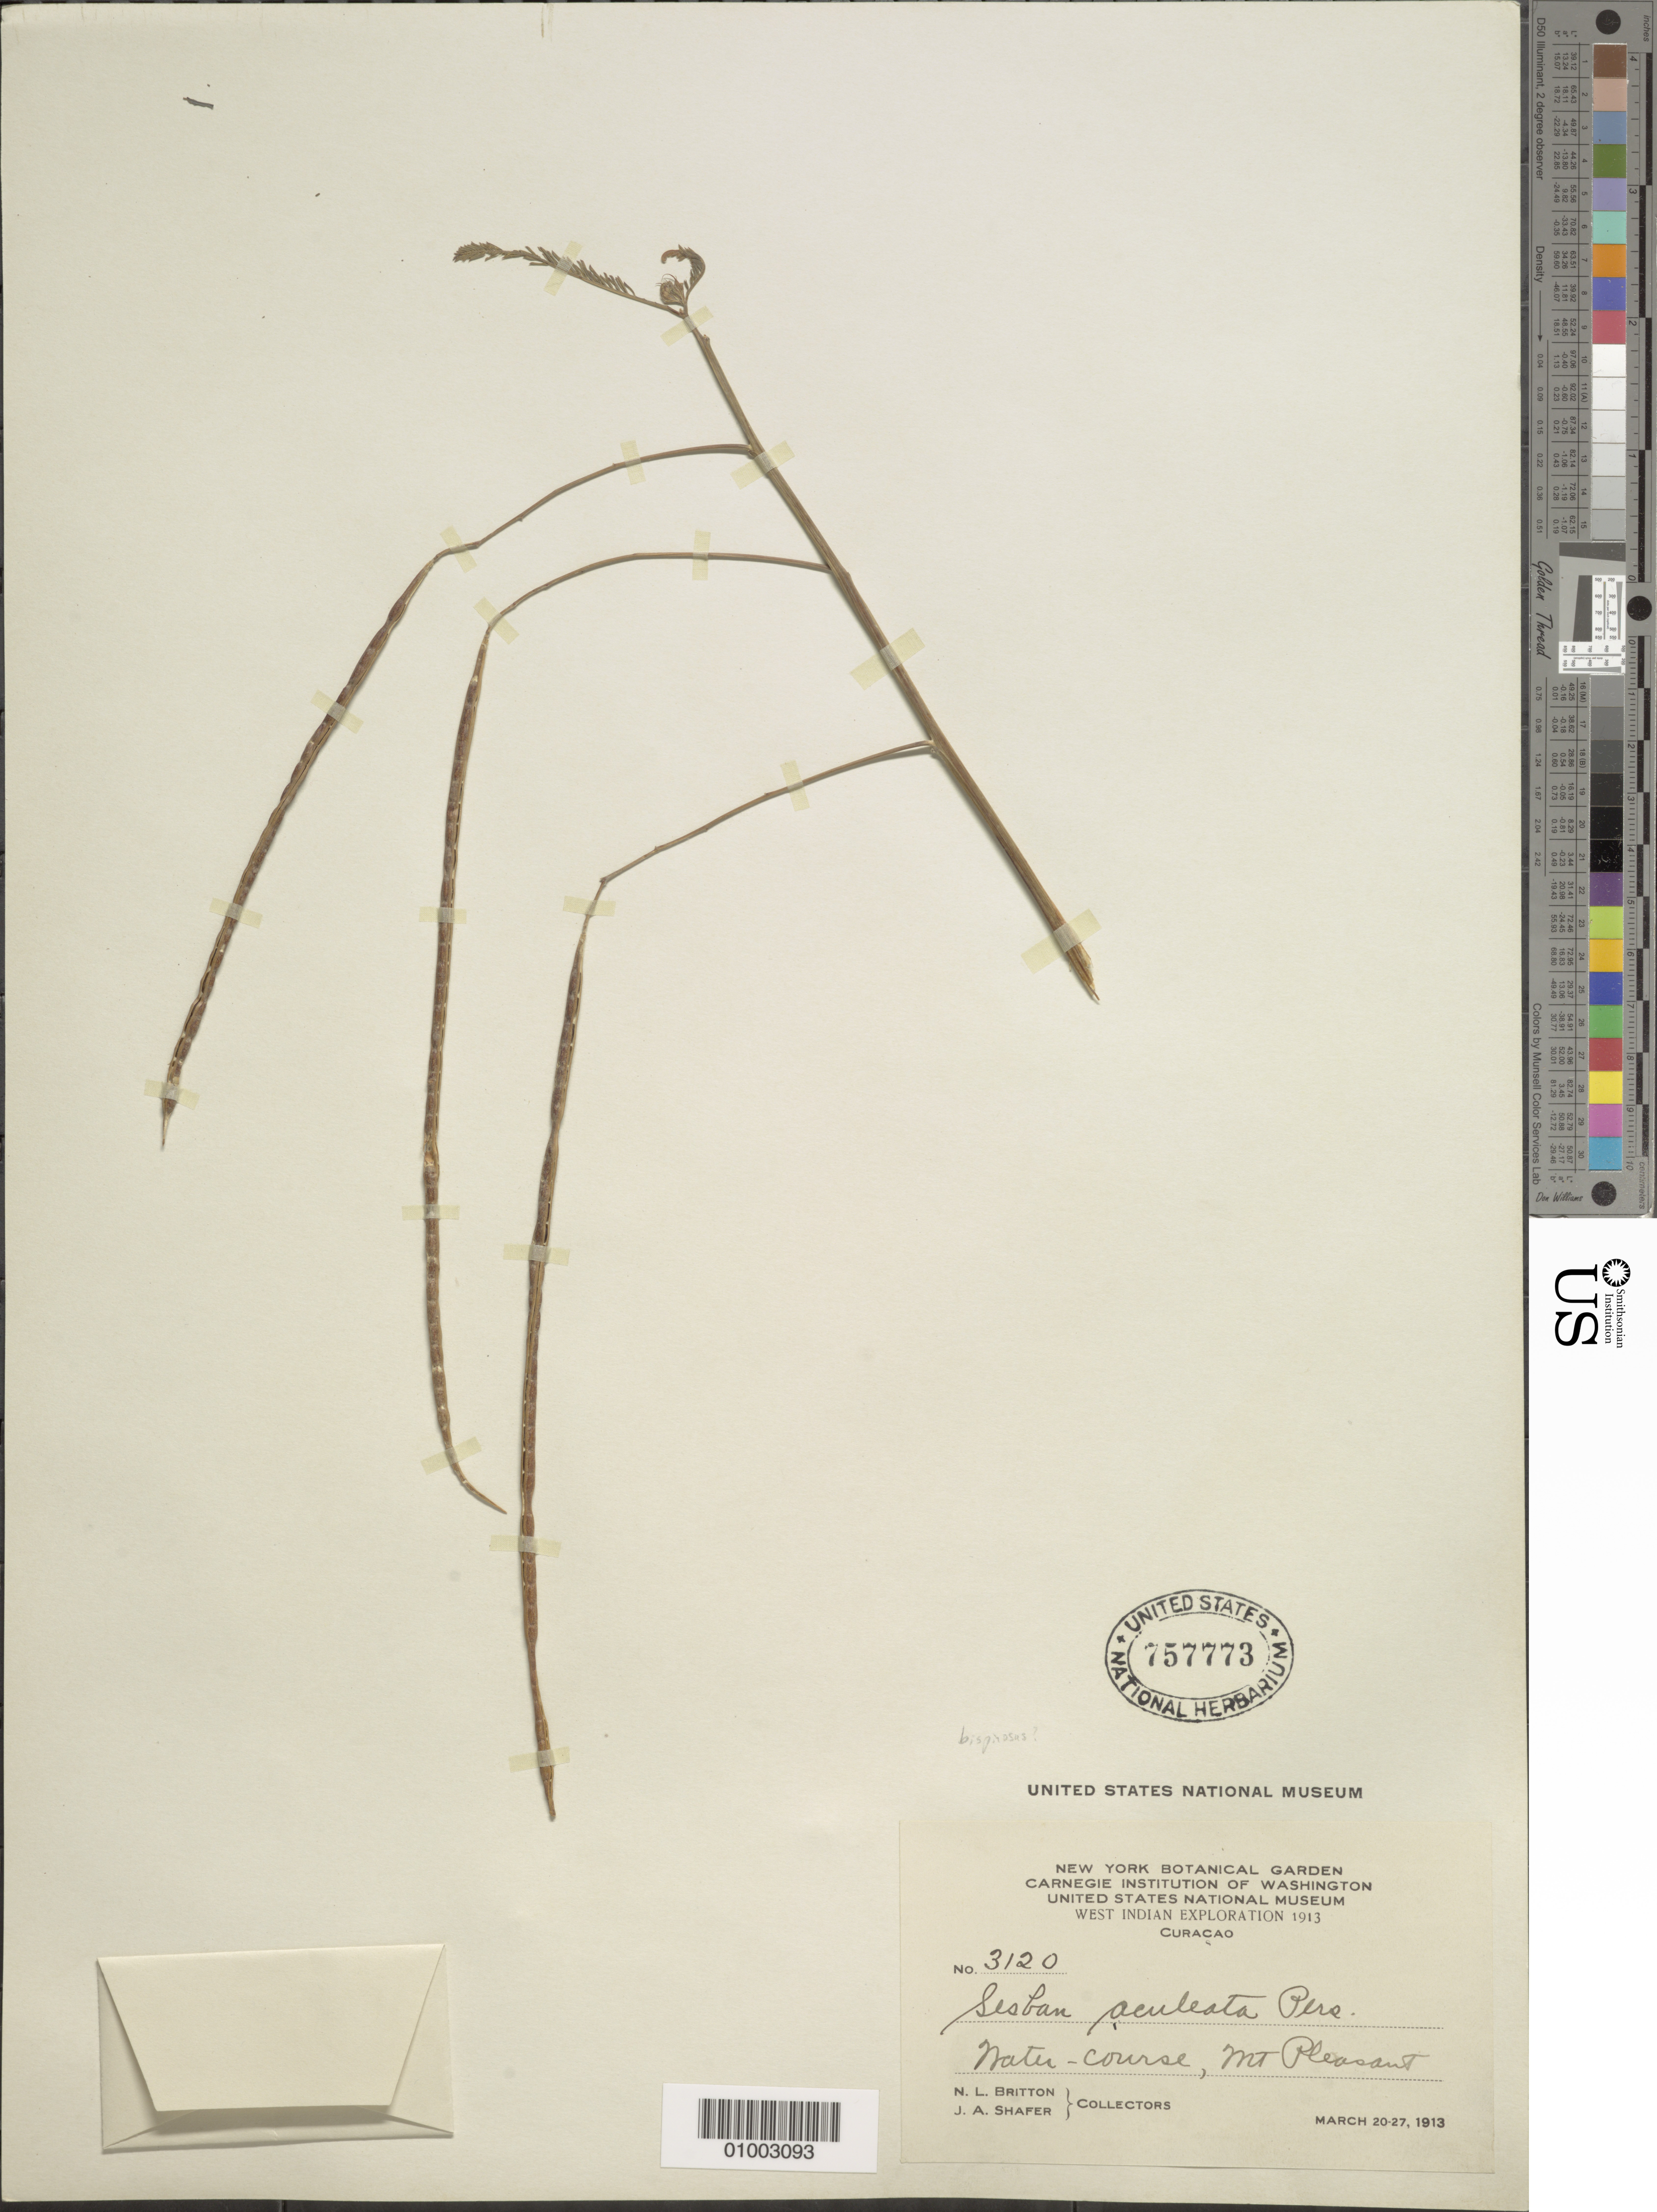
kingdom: Plantae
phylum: Tracheophyta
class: Magnoliopsida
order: Fabales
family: Fabaceae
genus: Sesbania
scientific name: Sesbania bispinosa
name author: (Jacq.) Steud.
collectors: N. Britton & J. A. Shafer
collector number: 3120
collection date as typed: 20 Mar 1913 to 27 Mar 1913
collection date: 1913-03-20/1913-03-27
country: Curaçao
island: Curaçao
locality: Water course, Mt Pleasant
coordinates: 0 N, 0 E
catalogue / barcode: US 757773